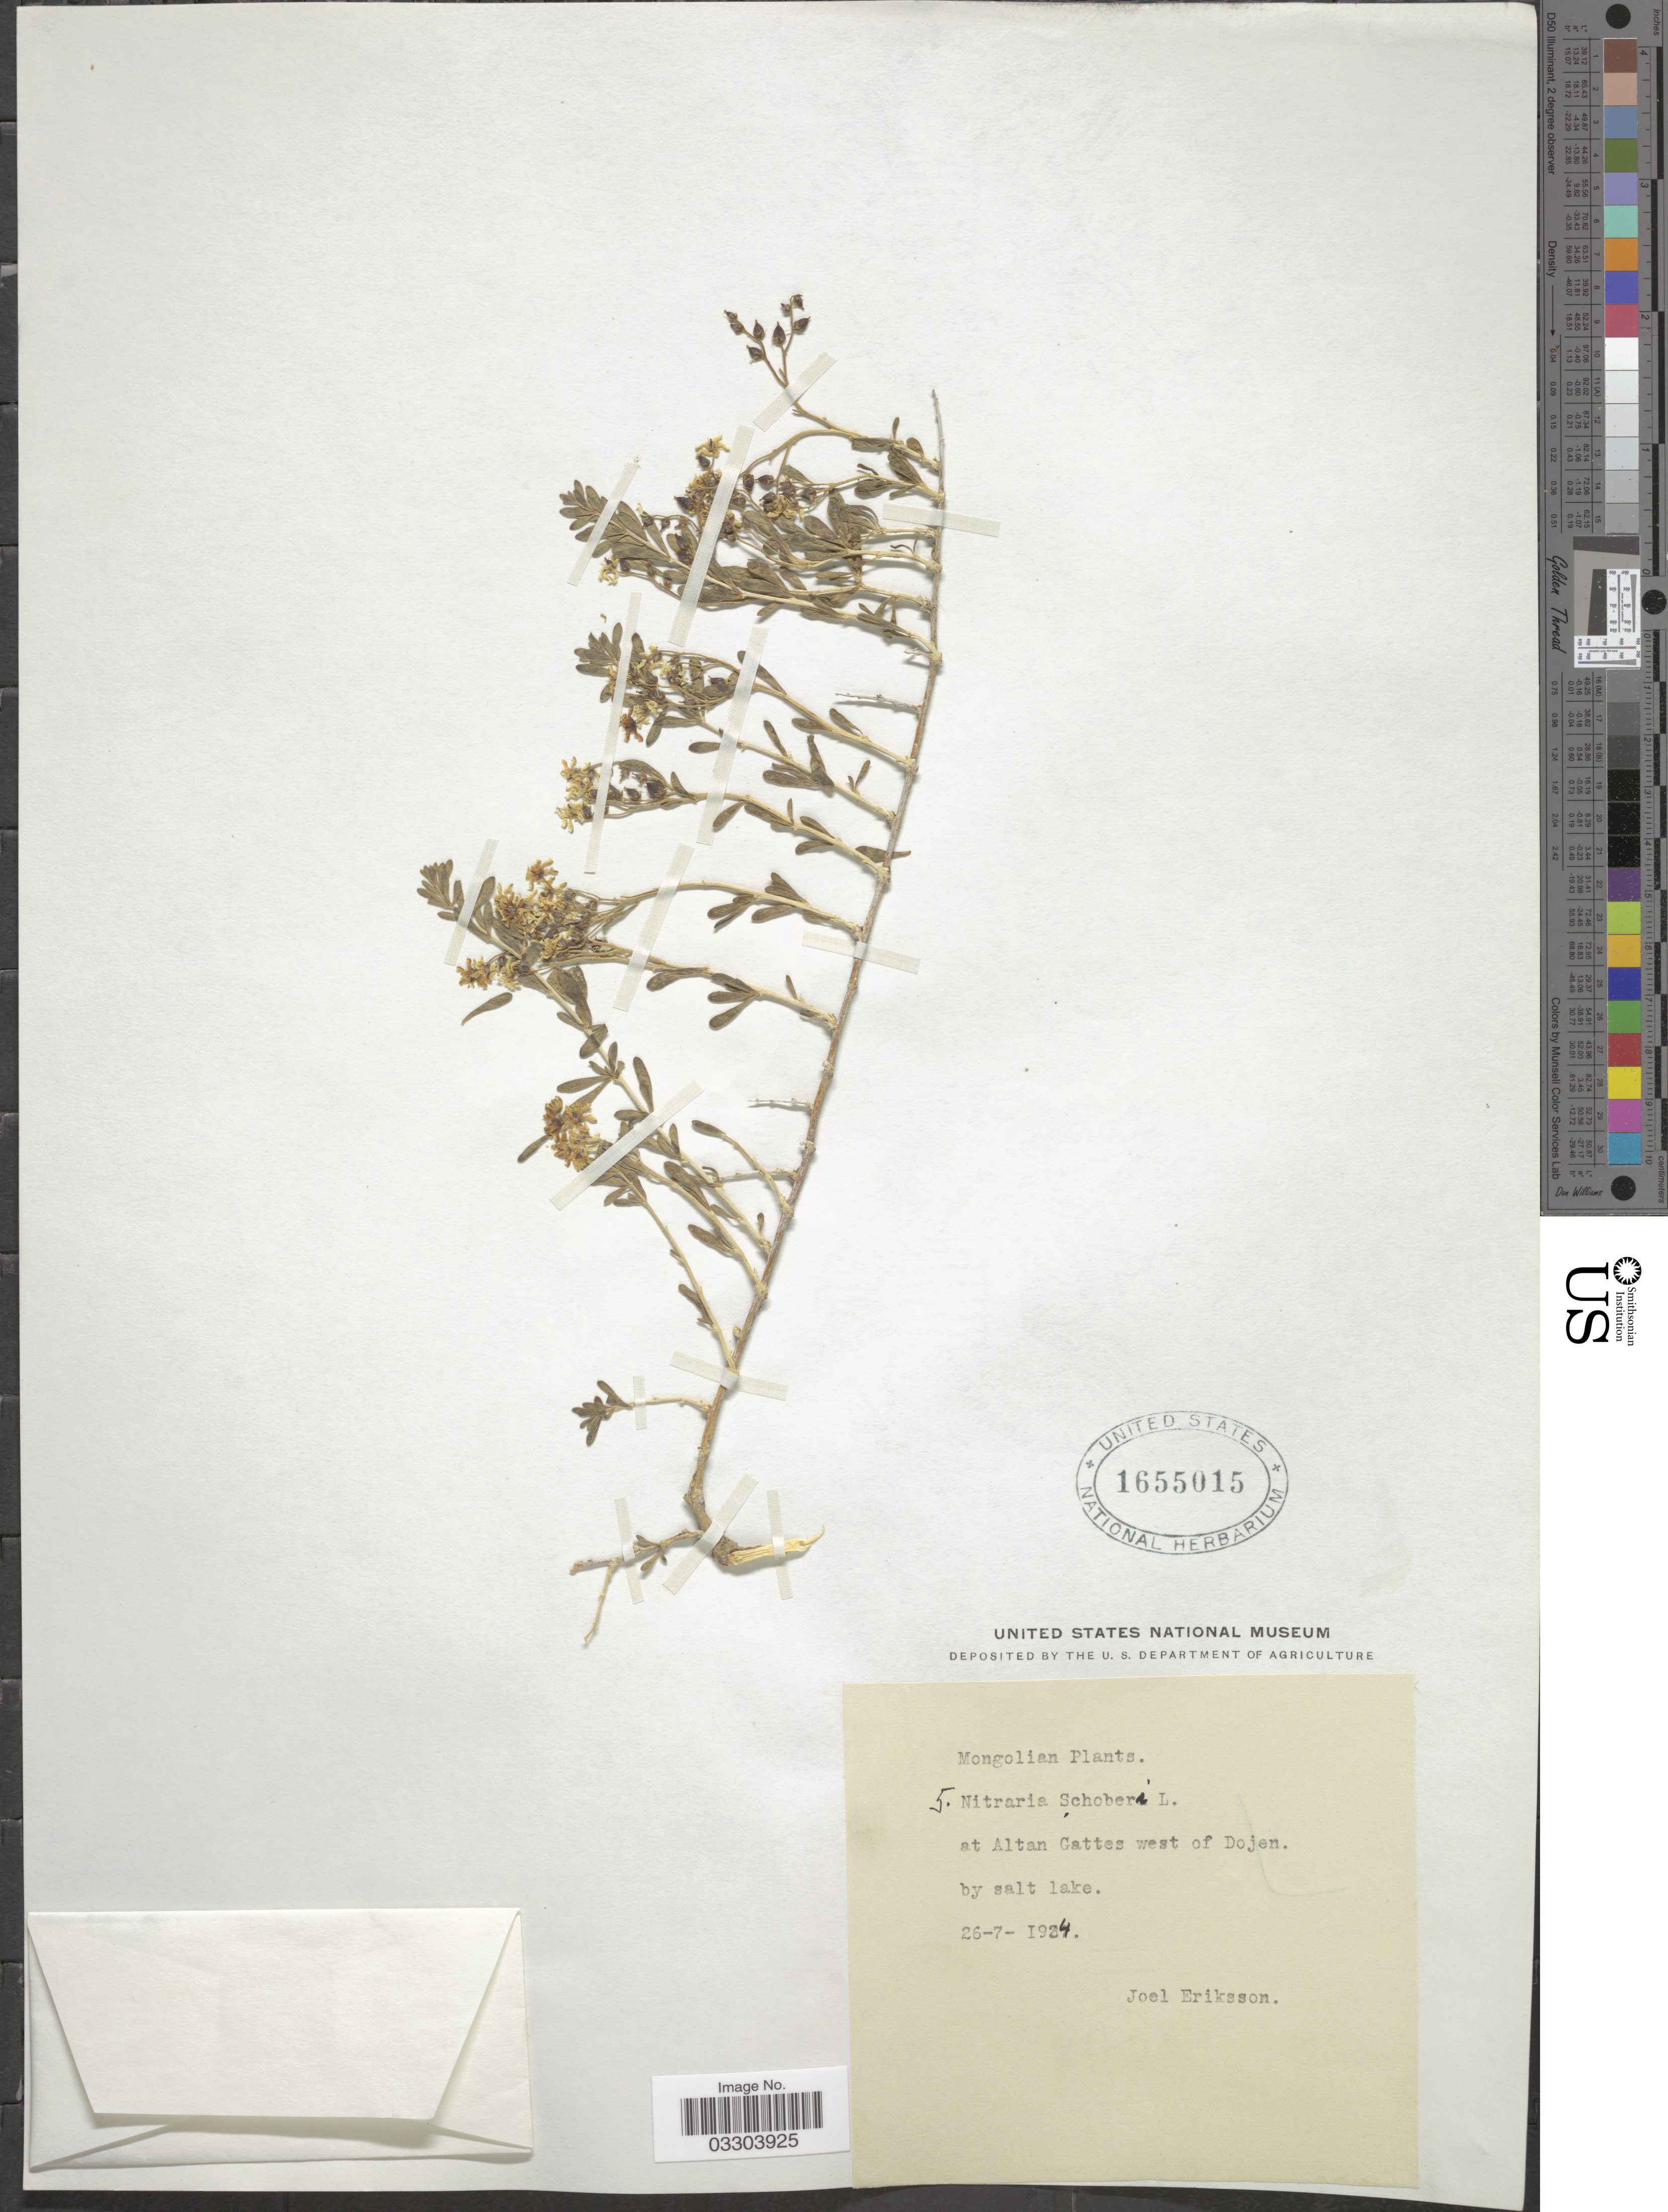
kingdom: Plantae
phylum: Tracheophyta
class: Magnoliopsida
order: Sapindales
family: Nitrariaceae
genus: Nitraria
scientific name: Nitraria schoberi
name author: L.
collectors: J. Eriksson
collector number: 5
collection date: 1984-07-26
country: Mongolia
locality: Altan Gattes west of Dojen.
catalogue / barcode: US 1655015